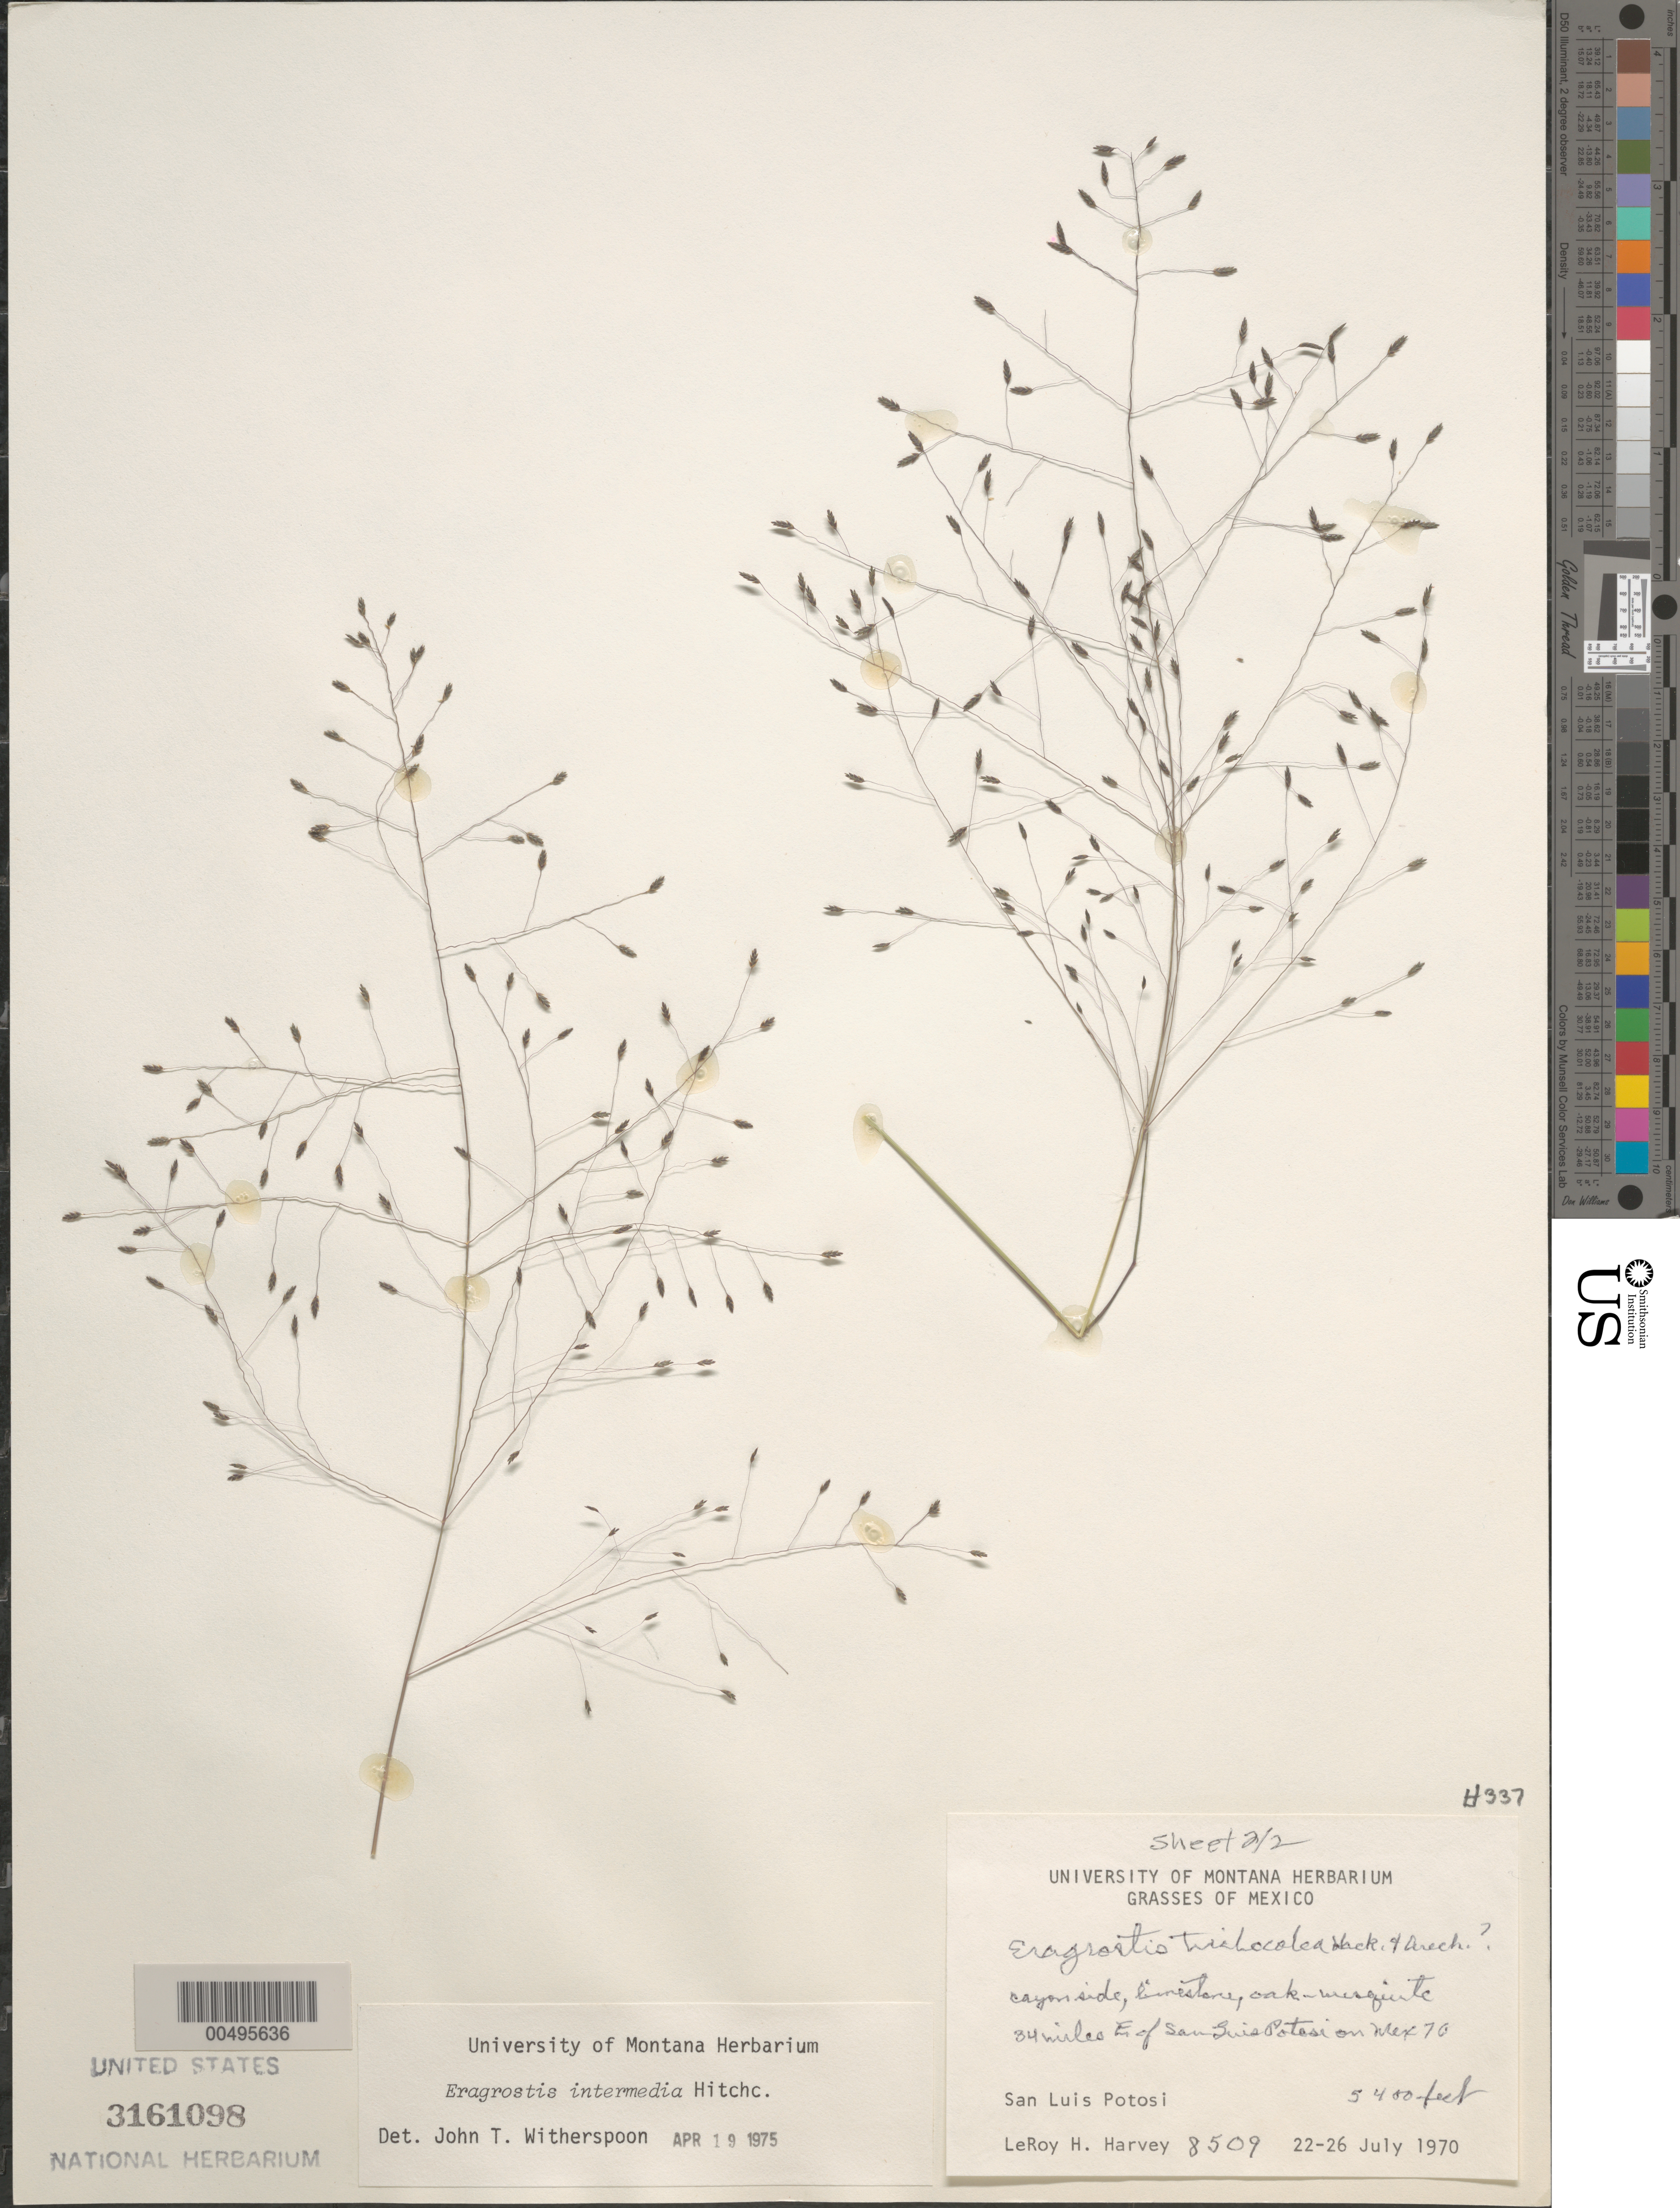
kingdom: Plantae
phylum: Tracheophyta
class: Liliopsida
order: Poales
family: Poaceae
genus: Eragrostis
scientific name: Eragrostis intermedia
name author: Hitchc.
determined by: Witherspoon, John T.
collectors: L. H. Harvey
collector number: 8509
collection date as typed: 22 Jul 1970 to 26 Jul 1970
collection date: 1970-07-22/1970-07-26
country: Mexico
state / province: San Luis Potosi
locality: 34 mi E of San Luis Potosi on Mex 70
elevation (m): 1646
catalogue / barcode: US 3161098